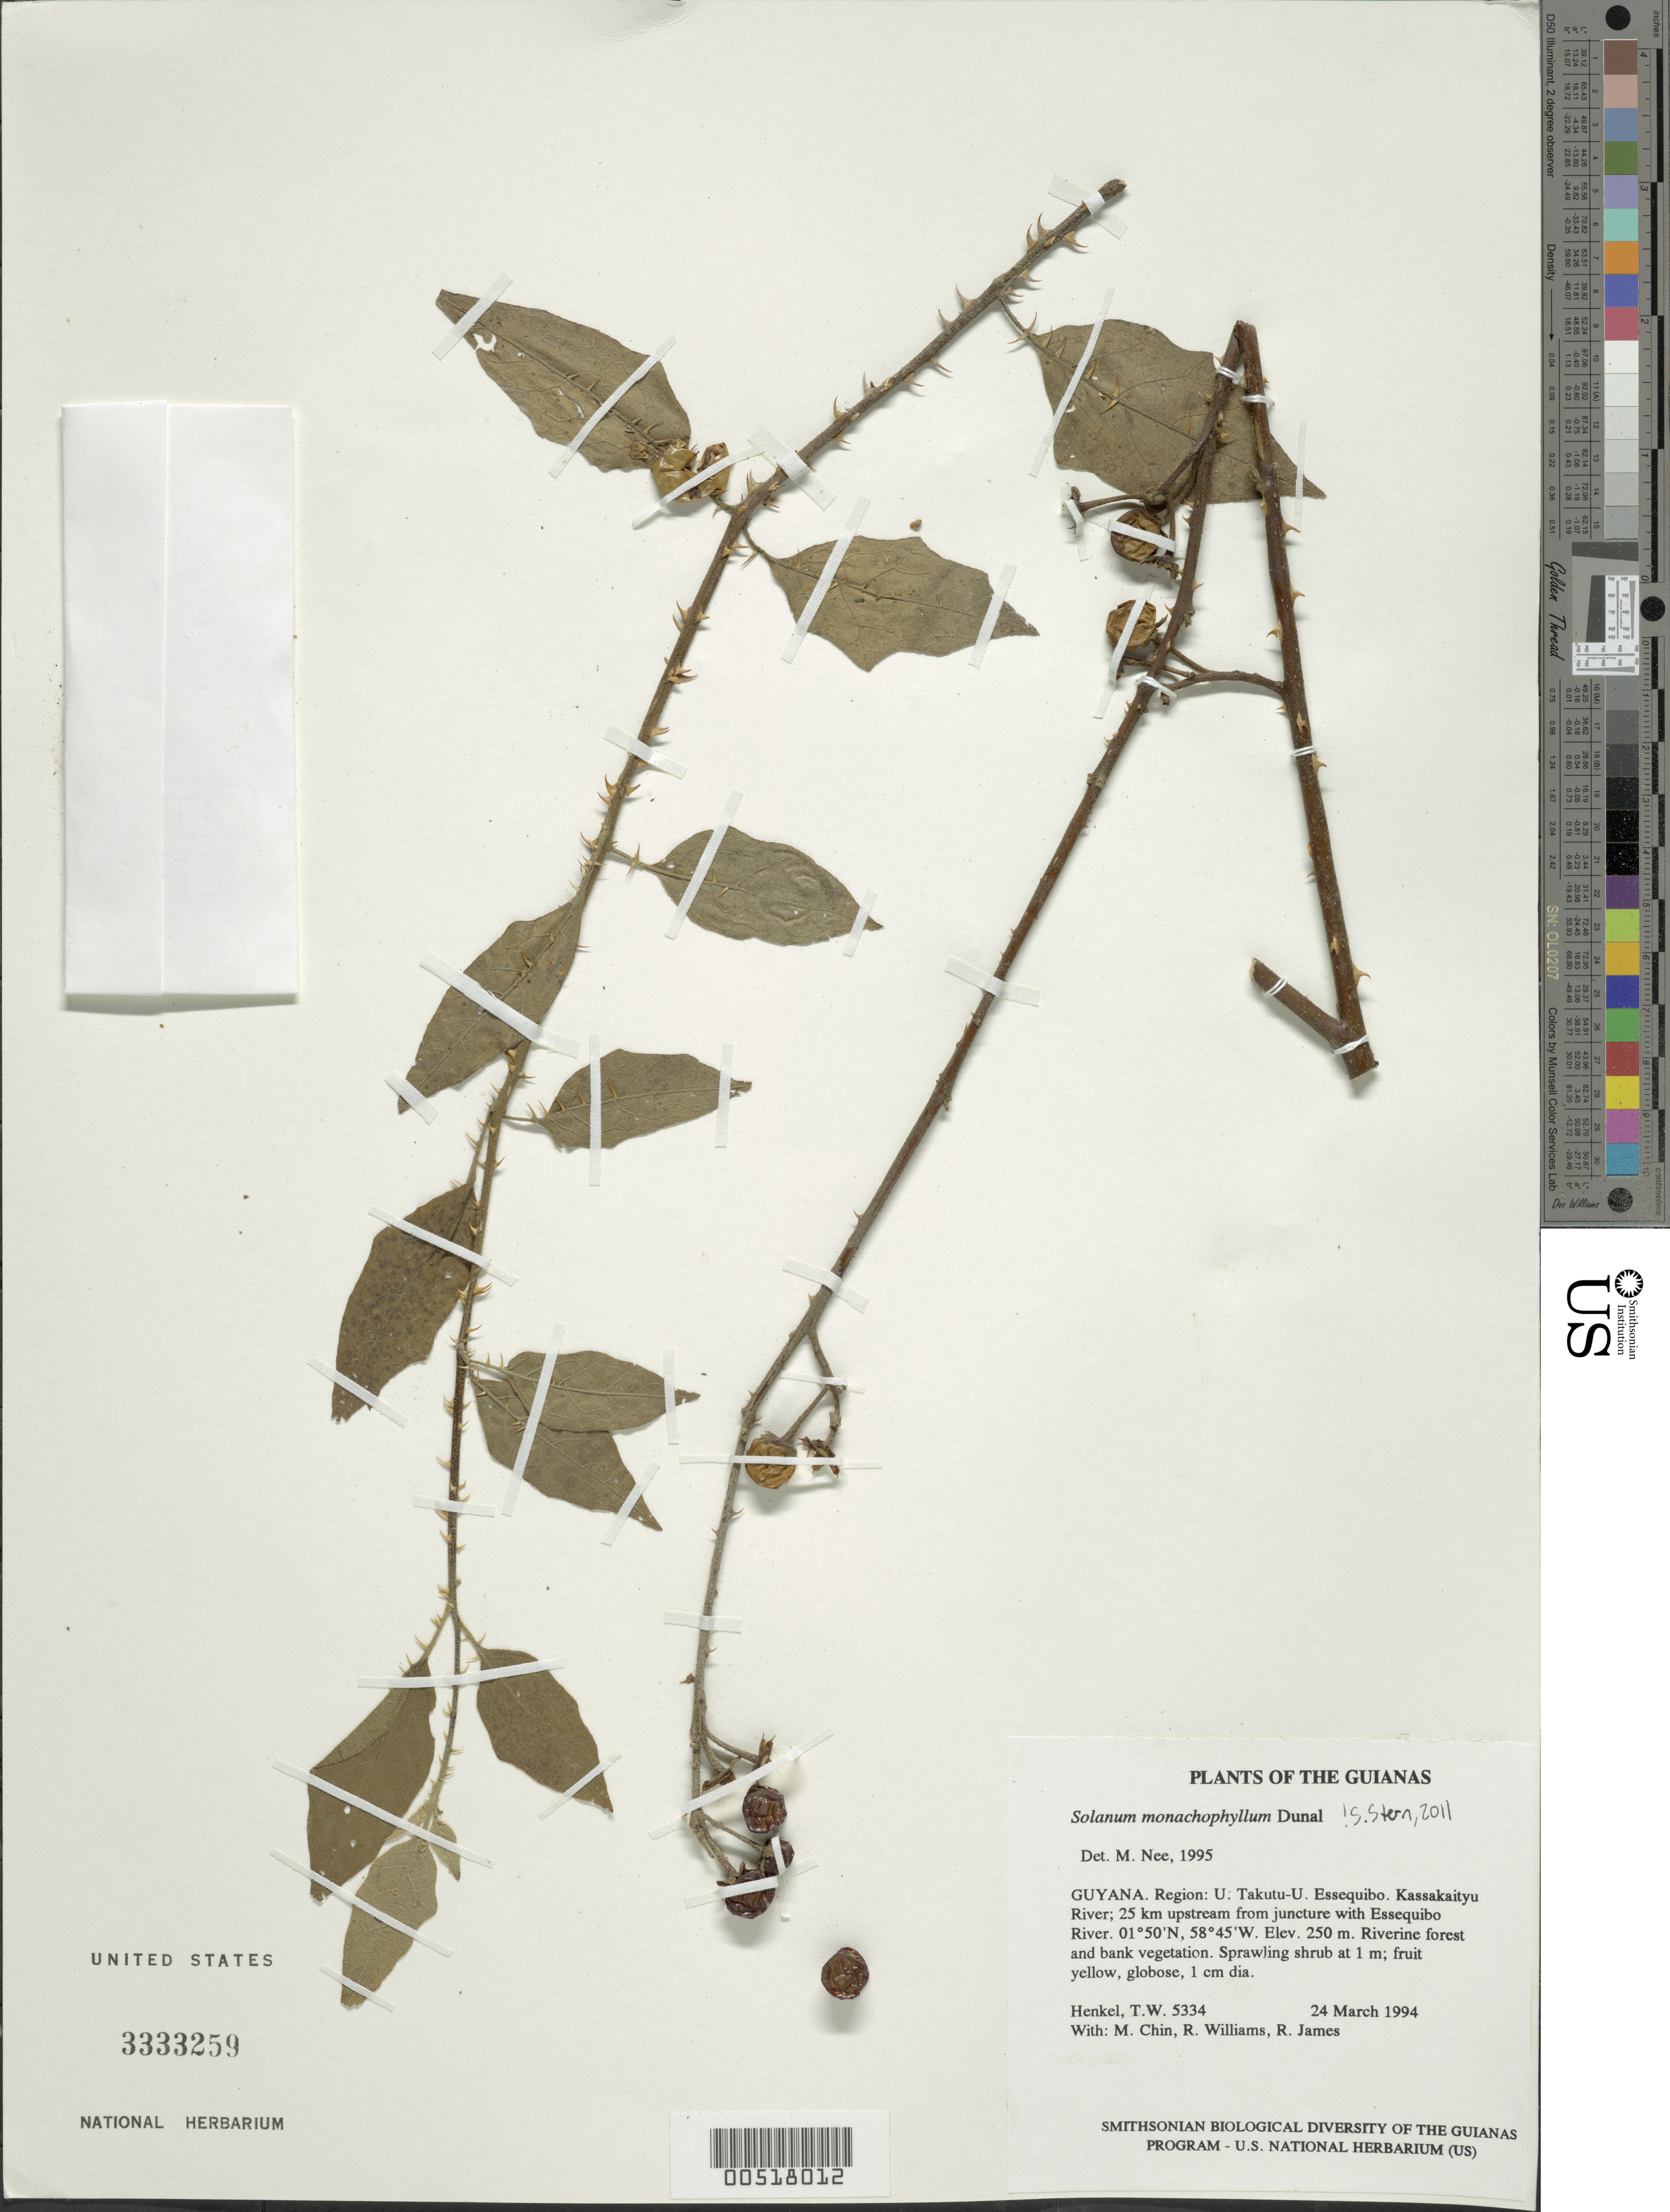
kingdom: Plantae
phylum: Tracheophyta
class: Magnoliopsida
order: Solanales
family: Solanaceae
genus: Solanum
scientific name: Solanum monachophyllum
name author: Dunal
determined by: Nee, Michael H.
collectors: T. Henkel, M. Chin, R. Williams & R. James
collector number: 5334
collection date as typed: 3 Mar 1994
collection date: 1994-03-03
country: Guyana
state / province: U. Takutu-U. Essequibo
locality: Kassakaityu River; 25 km upstream from juncture with Essequibo River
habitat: Riverine forest and bank vegetation.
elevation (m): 250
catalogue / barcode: US 3333259